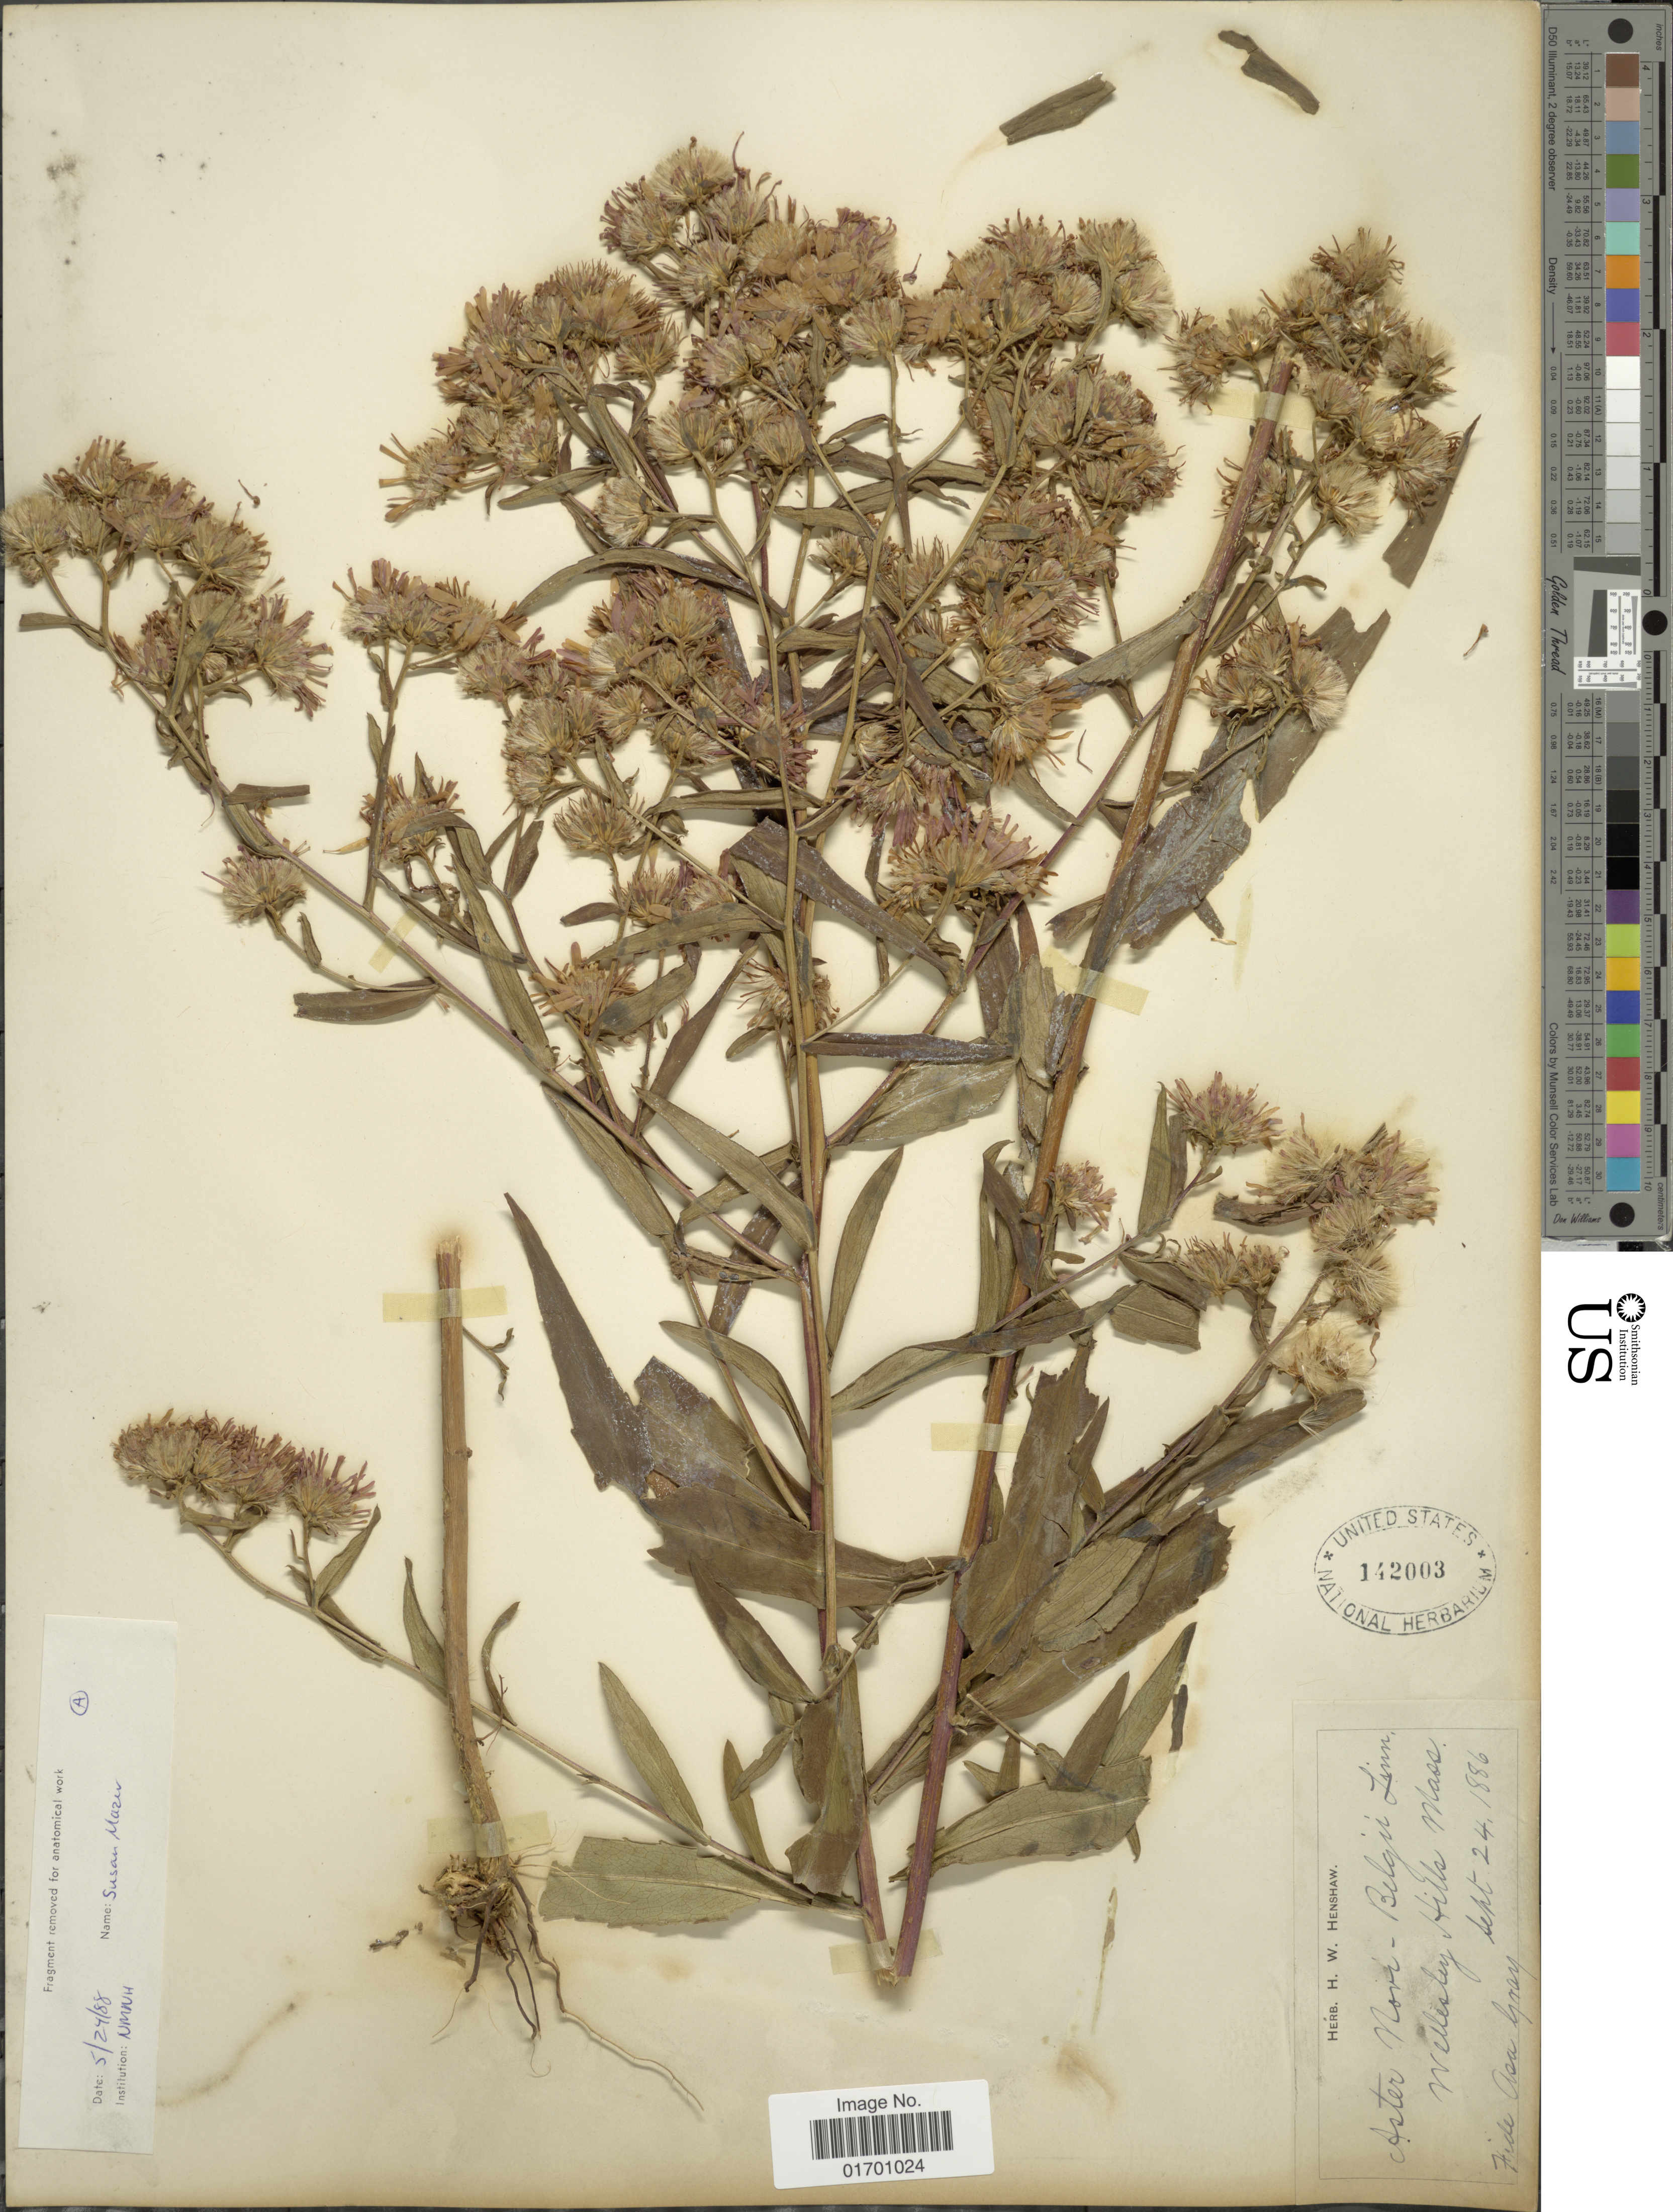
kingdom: Plantae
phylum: Tracheophyta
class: Magnoliopsida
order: Asterales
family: Asteraceae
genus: Symphyotrichum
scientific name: Symphyotrichum novi-belgii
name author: (L.) G.L. Nesom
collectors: A. Gray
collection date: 1886-09-24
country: United States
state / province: Massachusetts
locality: Wellesly Hills Mass.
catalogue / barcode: US 142003